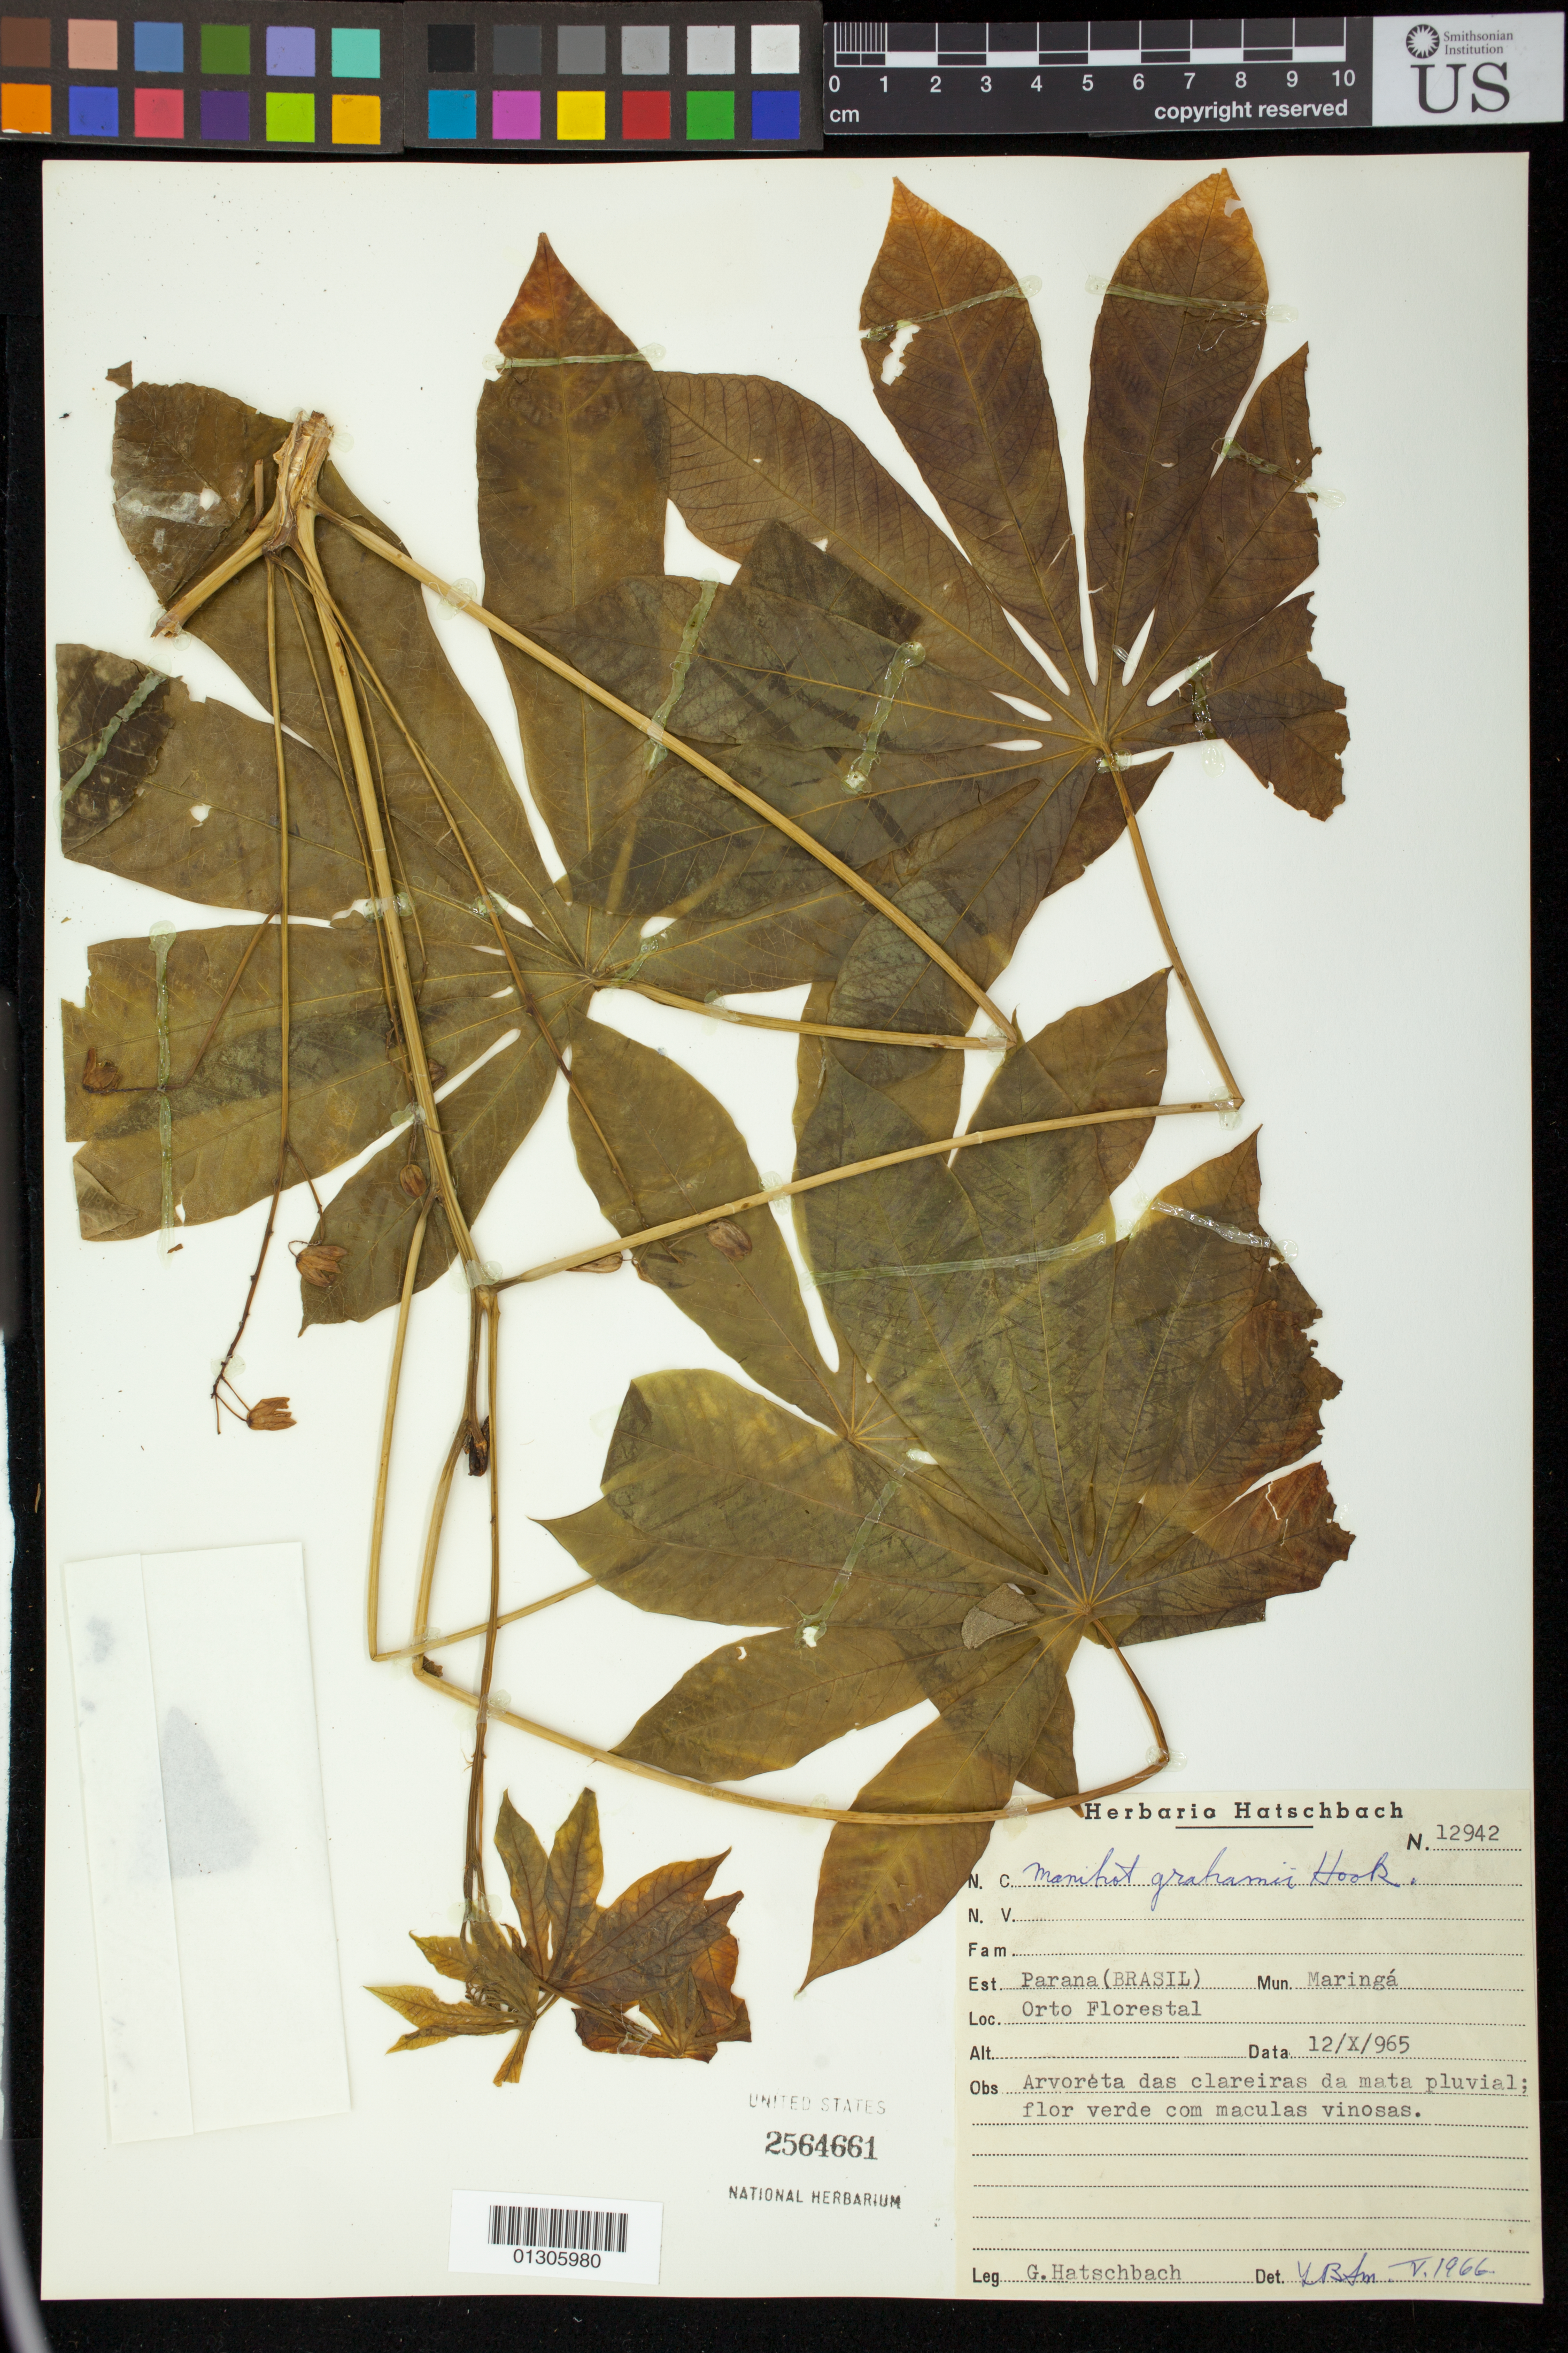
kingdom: Plantae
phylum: Tracheophyta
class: Magnoliopsida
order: Malpighiales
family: Euphorbiaceae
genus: Manihot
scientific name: Manihot guaranitica subsp. guaranitica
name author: Chodat & Hassl.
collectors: G. Hatschbach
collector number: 12942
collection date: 1965-12-10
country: Brazil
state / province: Paraná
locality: Maringa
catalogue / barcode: US 2564661